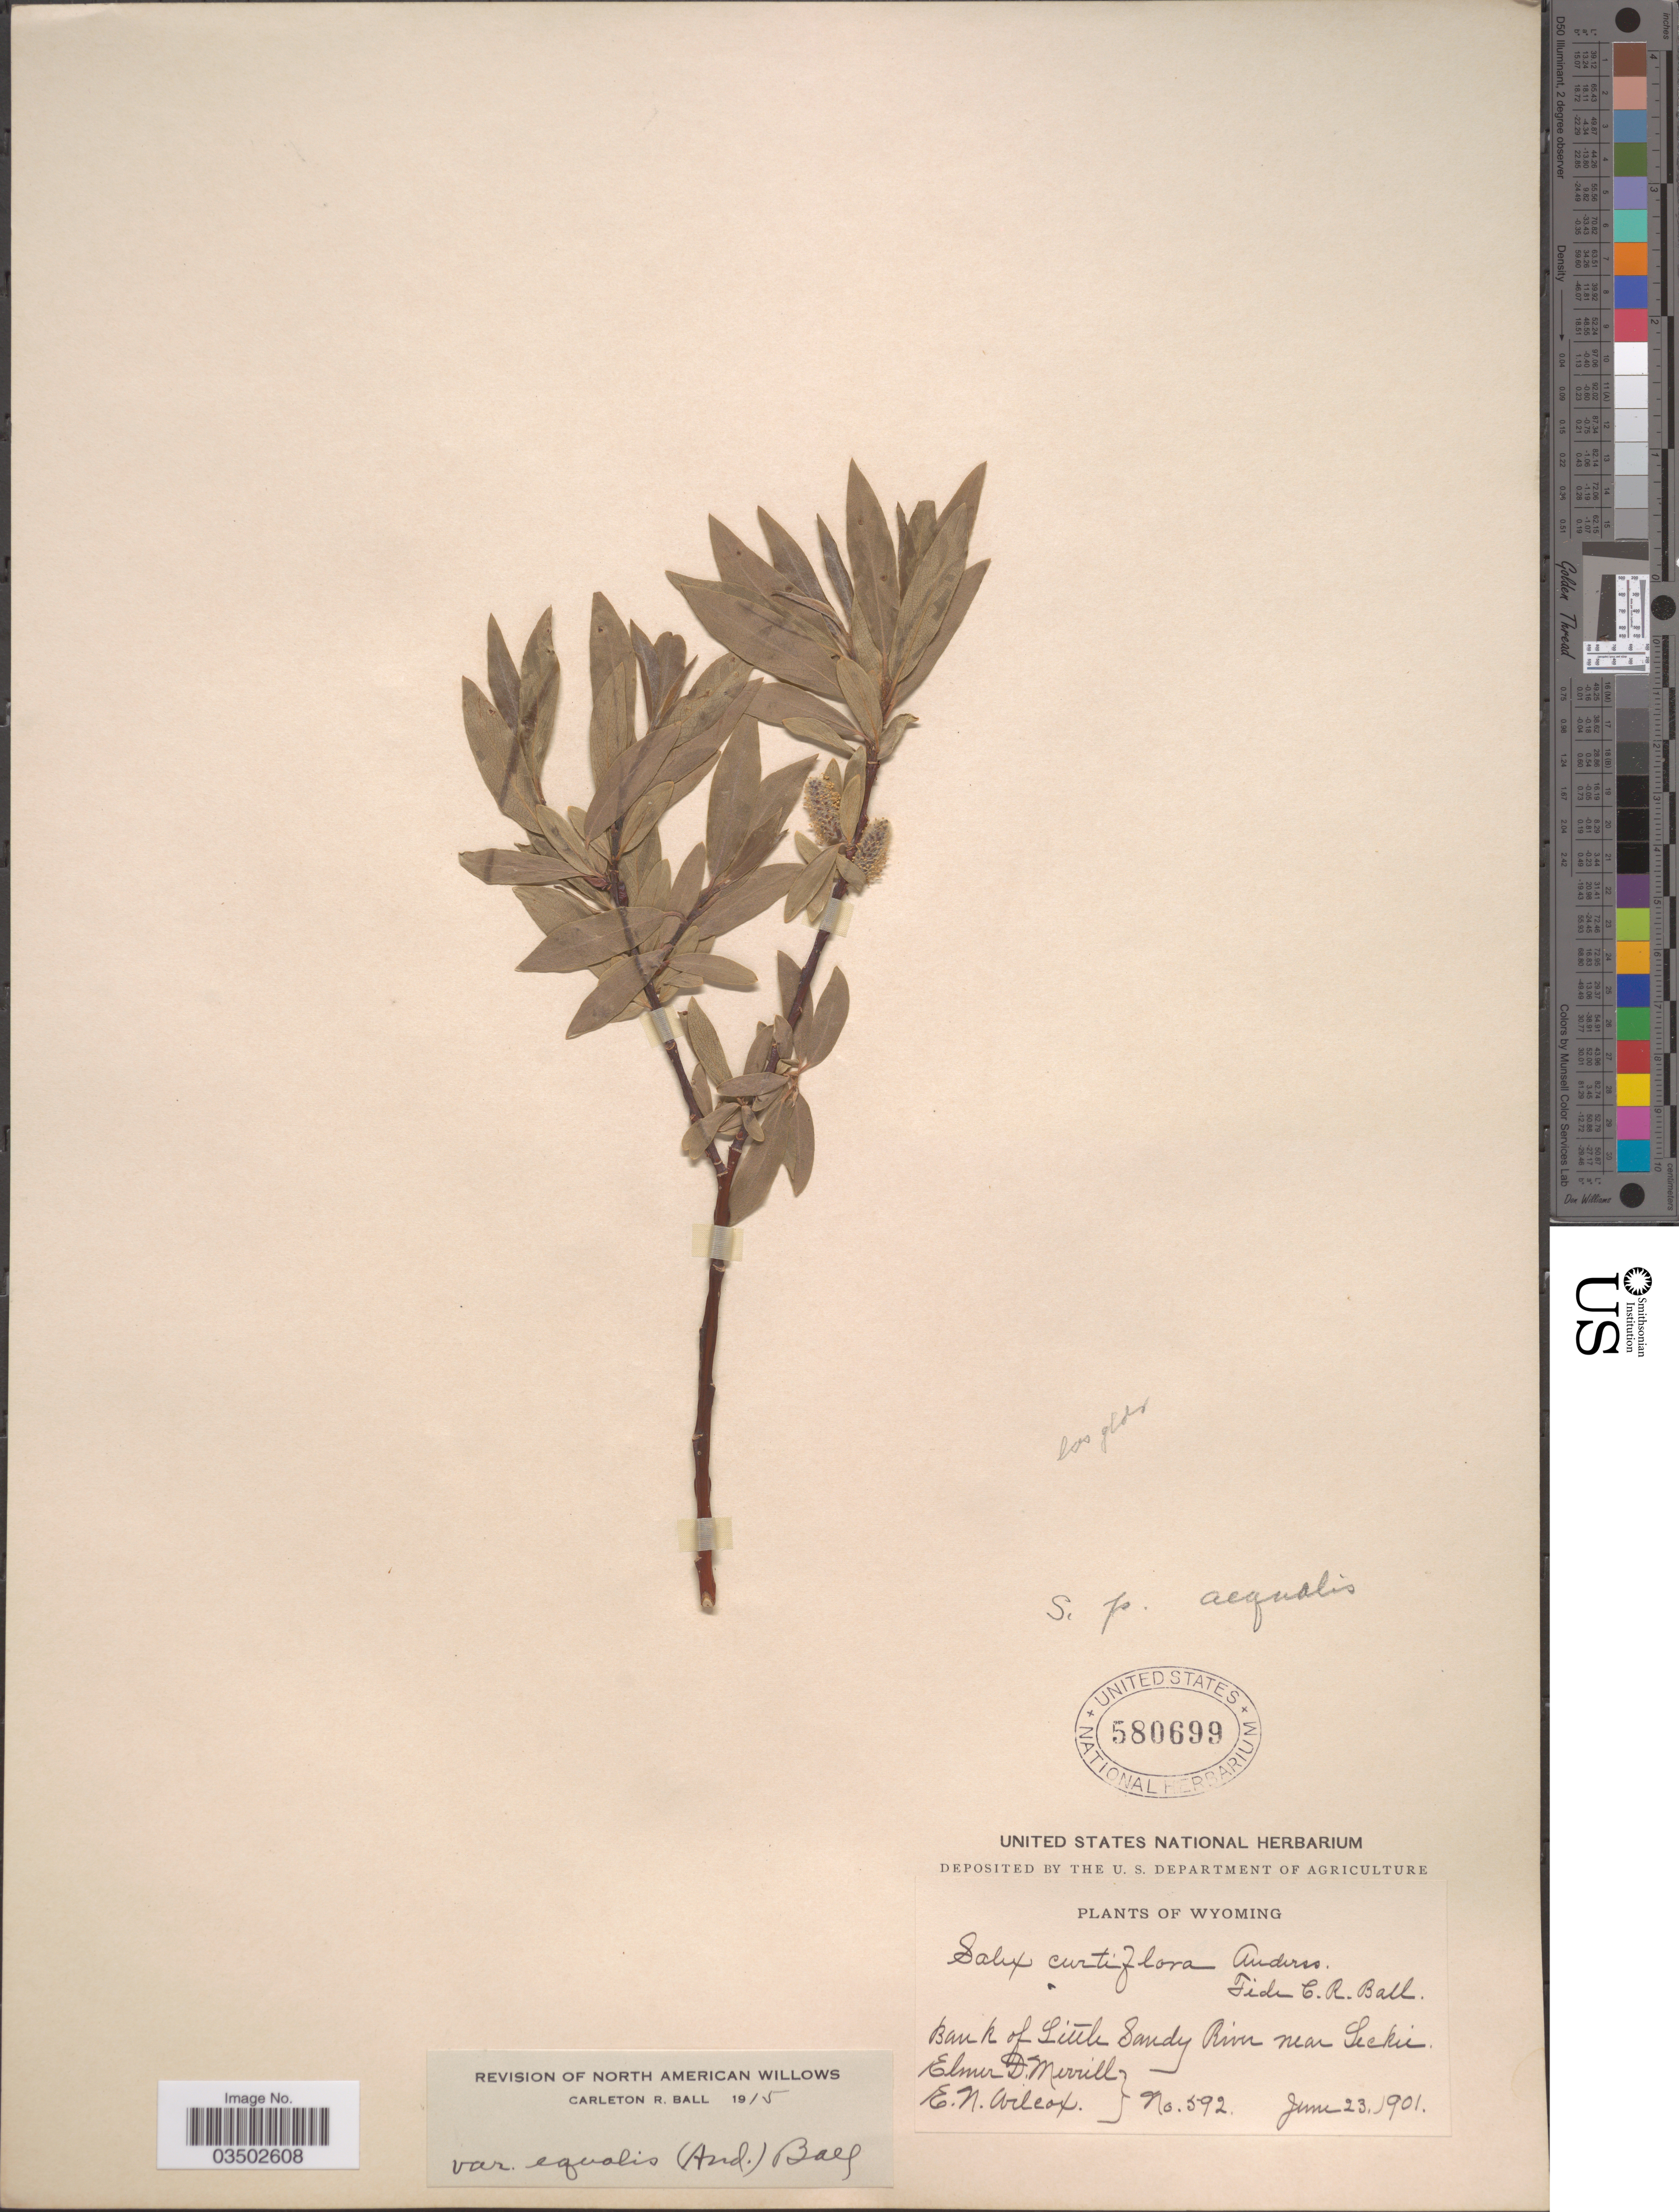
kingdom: Plantae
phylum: Tracheophyta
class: Magnoliopsida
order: Malpighiales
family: Salicaceae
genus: Salix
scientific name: Salix pseudocordata var. aequalis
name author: (Andersson) C.R. Ball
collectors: E. D. Merrill & E. Wilcox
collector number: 592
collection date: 1901-06-23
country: United States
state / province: Wyoming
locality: Bank of Little Sandy River near Leckie.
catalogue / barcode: US 580699